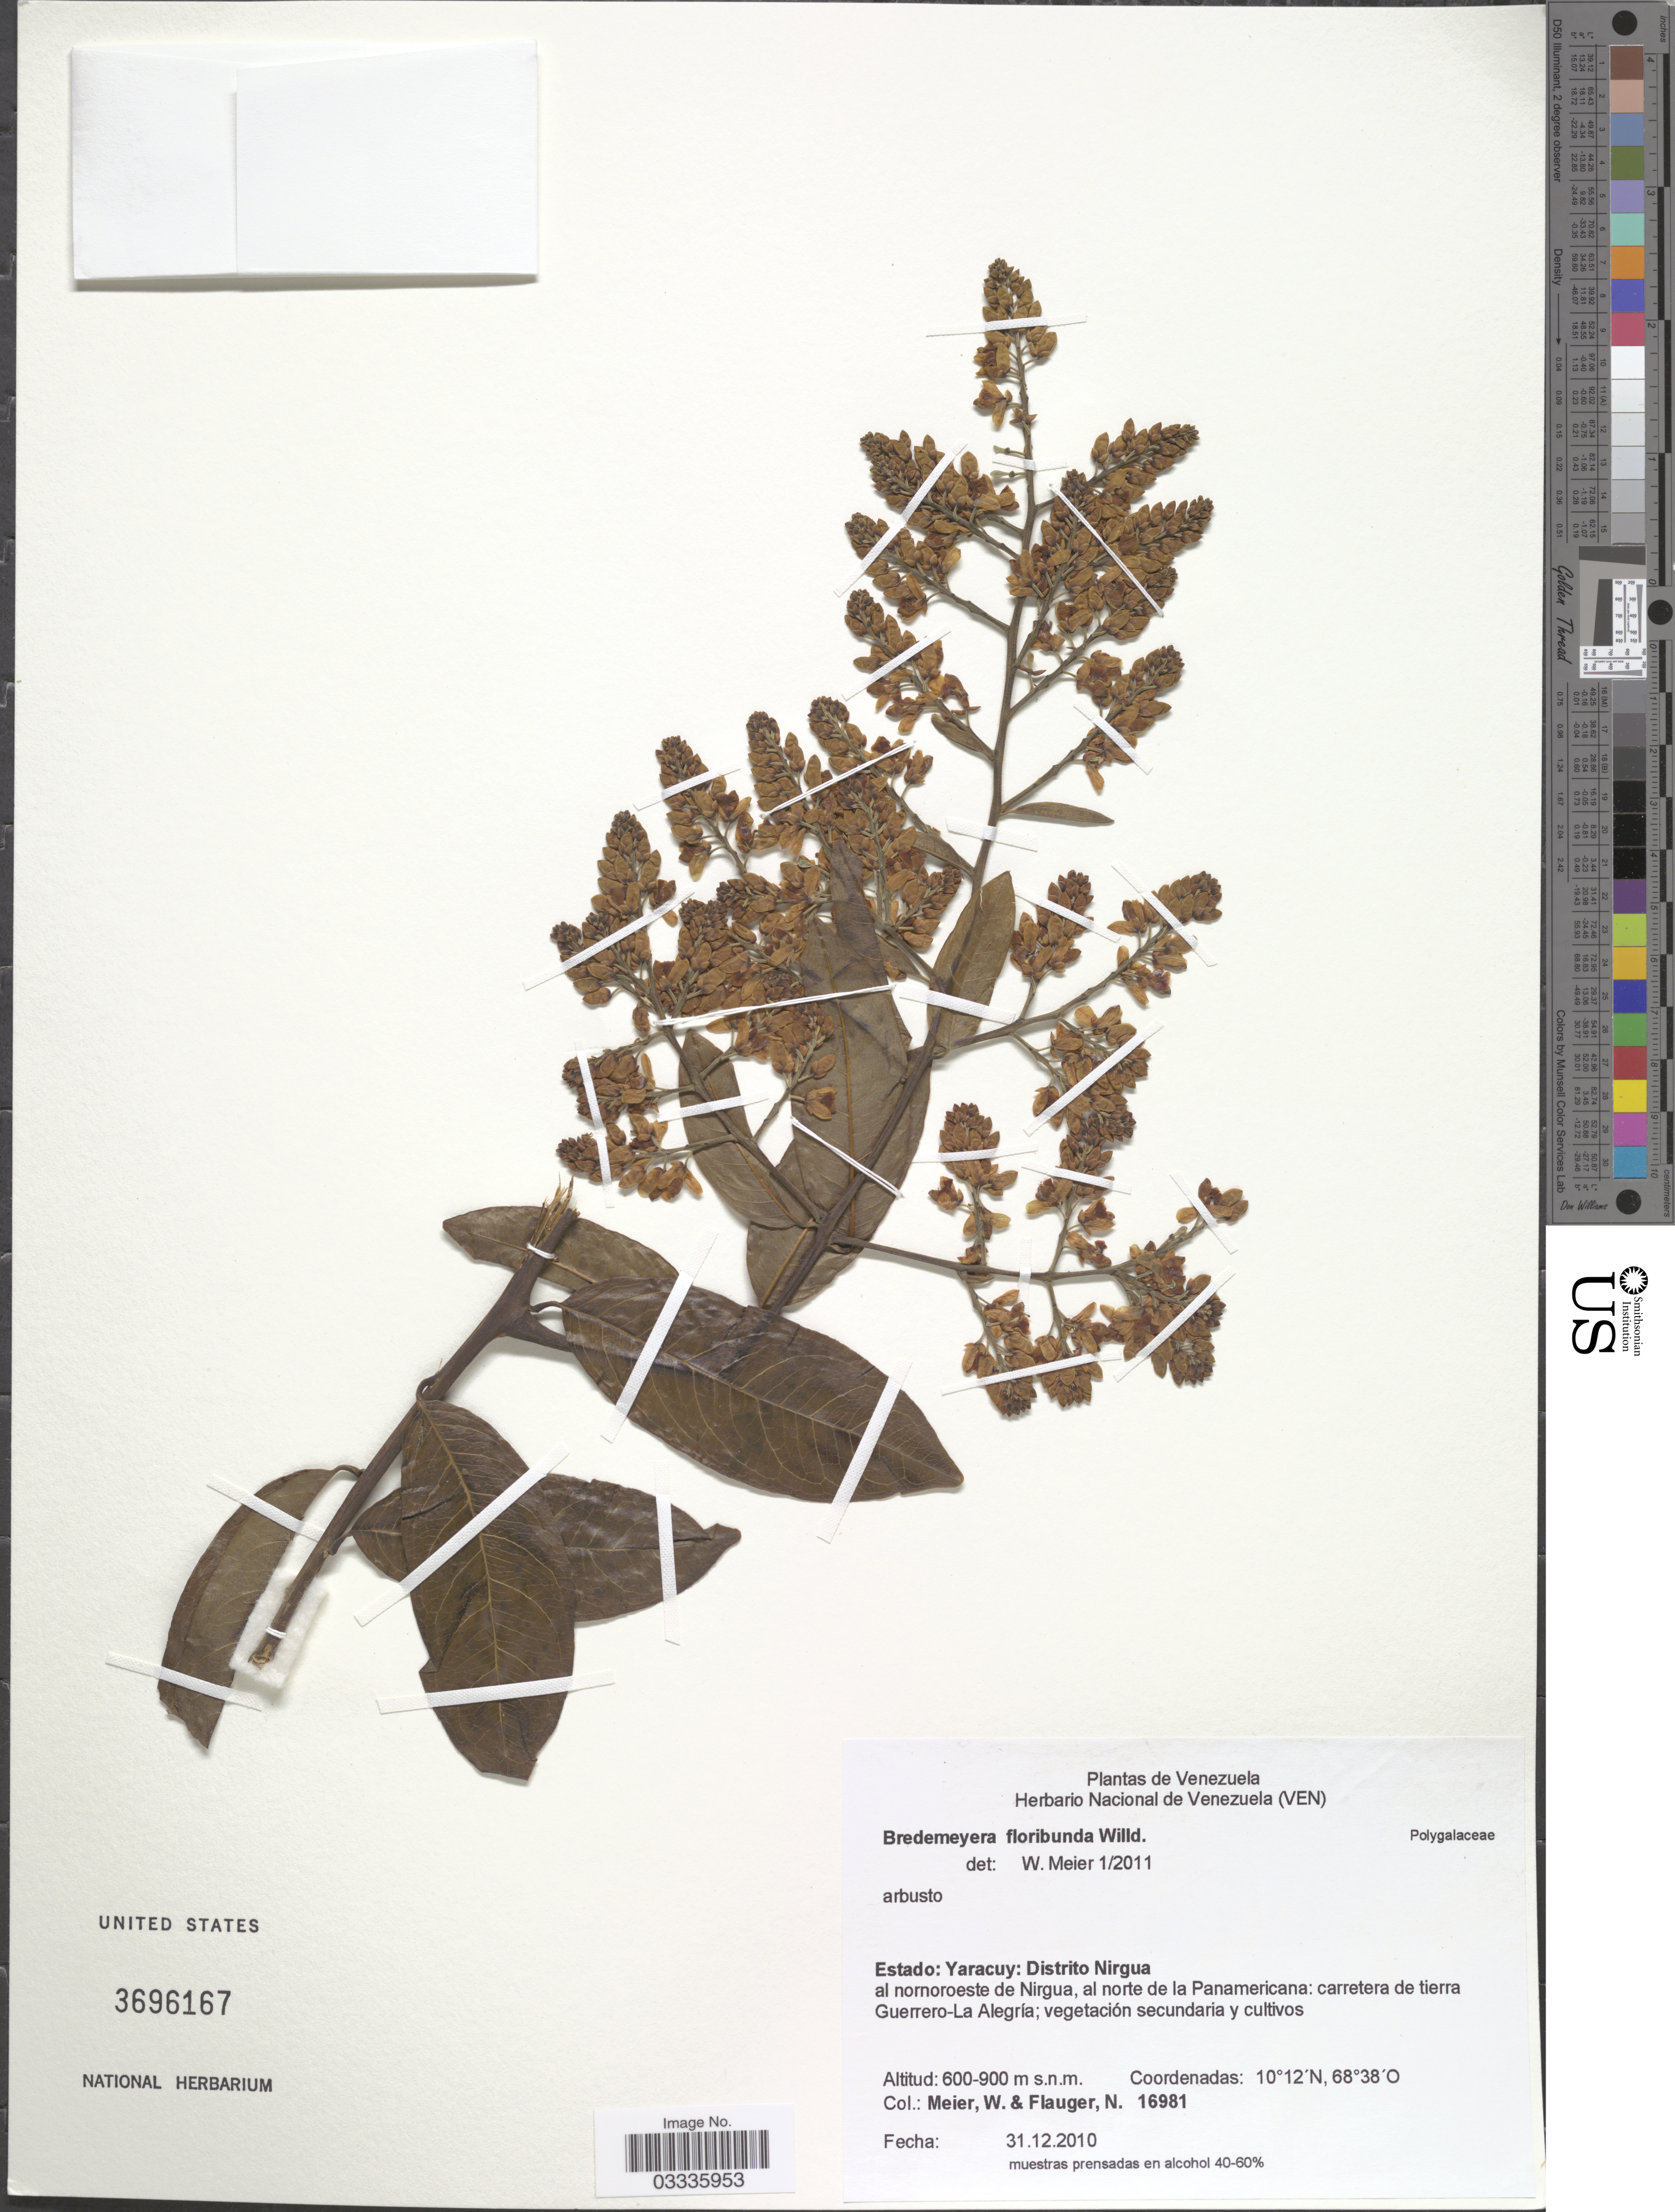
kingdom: Plantae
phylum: Tracheophyta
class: Magnoliopsida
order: Fabales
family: Polygalaceae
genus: Bredemeyera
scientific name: Bredemeyera floribunda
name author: Willd.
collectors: W. Meier & N. Flauger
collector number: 16981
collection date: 2010-12-31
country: Venezuela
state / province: Yaracuy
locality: Distrito Nirgua. Al nornoroeste de Nirgua, al norte de la Panamericana: carretera de tierra Guerrero-La Alegría.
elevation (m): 600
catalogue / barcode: US 3696167